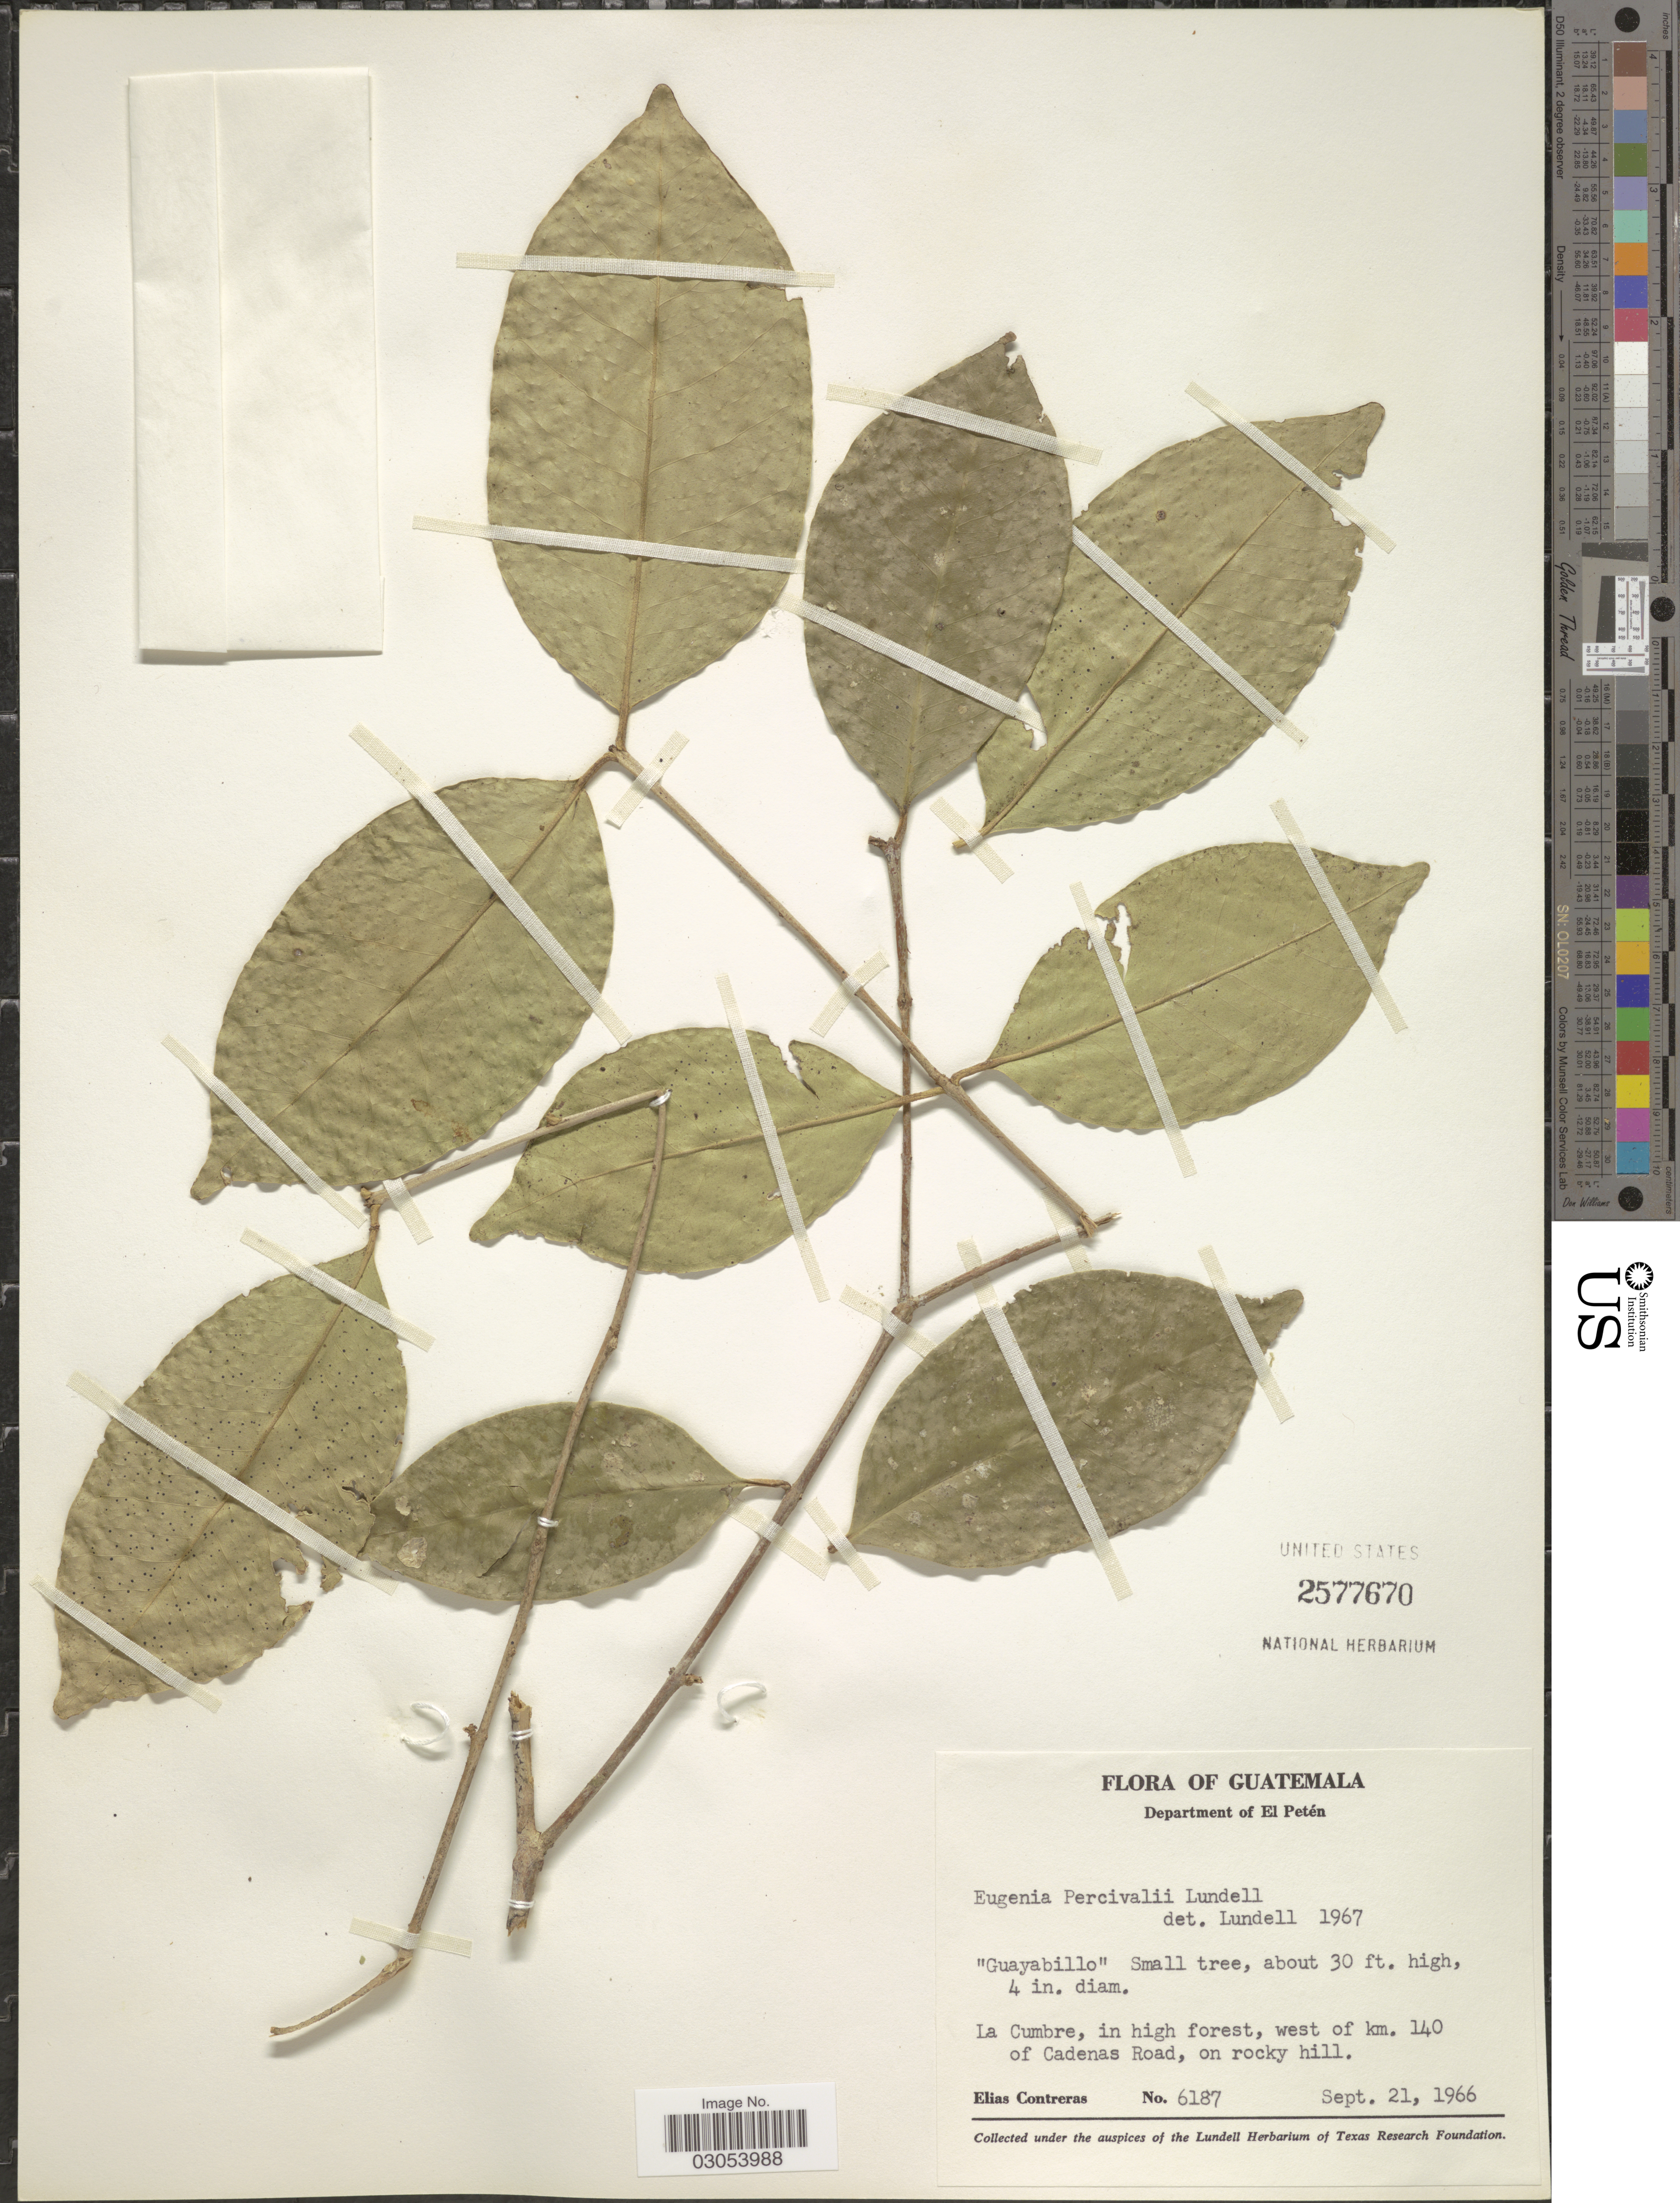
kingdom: Plantae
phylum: Tracheophyta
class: Magnoliopsida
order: Myrtales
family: Myrtaceae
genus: Eugenia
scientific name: Eugenia percivalii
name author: Lundell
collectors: E. Contreras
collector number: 6187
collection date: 1966-09-21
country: Guatemala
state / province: El Petén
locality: Department of El Petén, La Cumbre, in high forest, west of km. 140 of Cadenas Road, on rocky hill.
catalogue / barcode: US 2577670